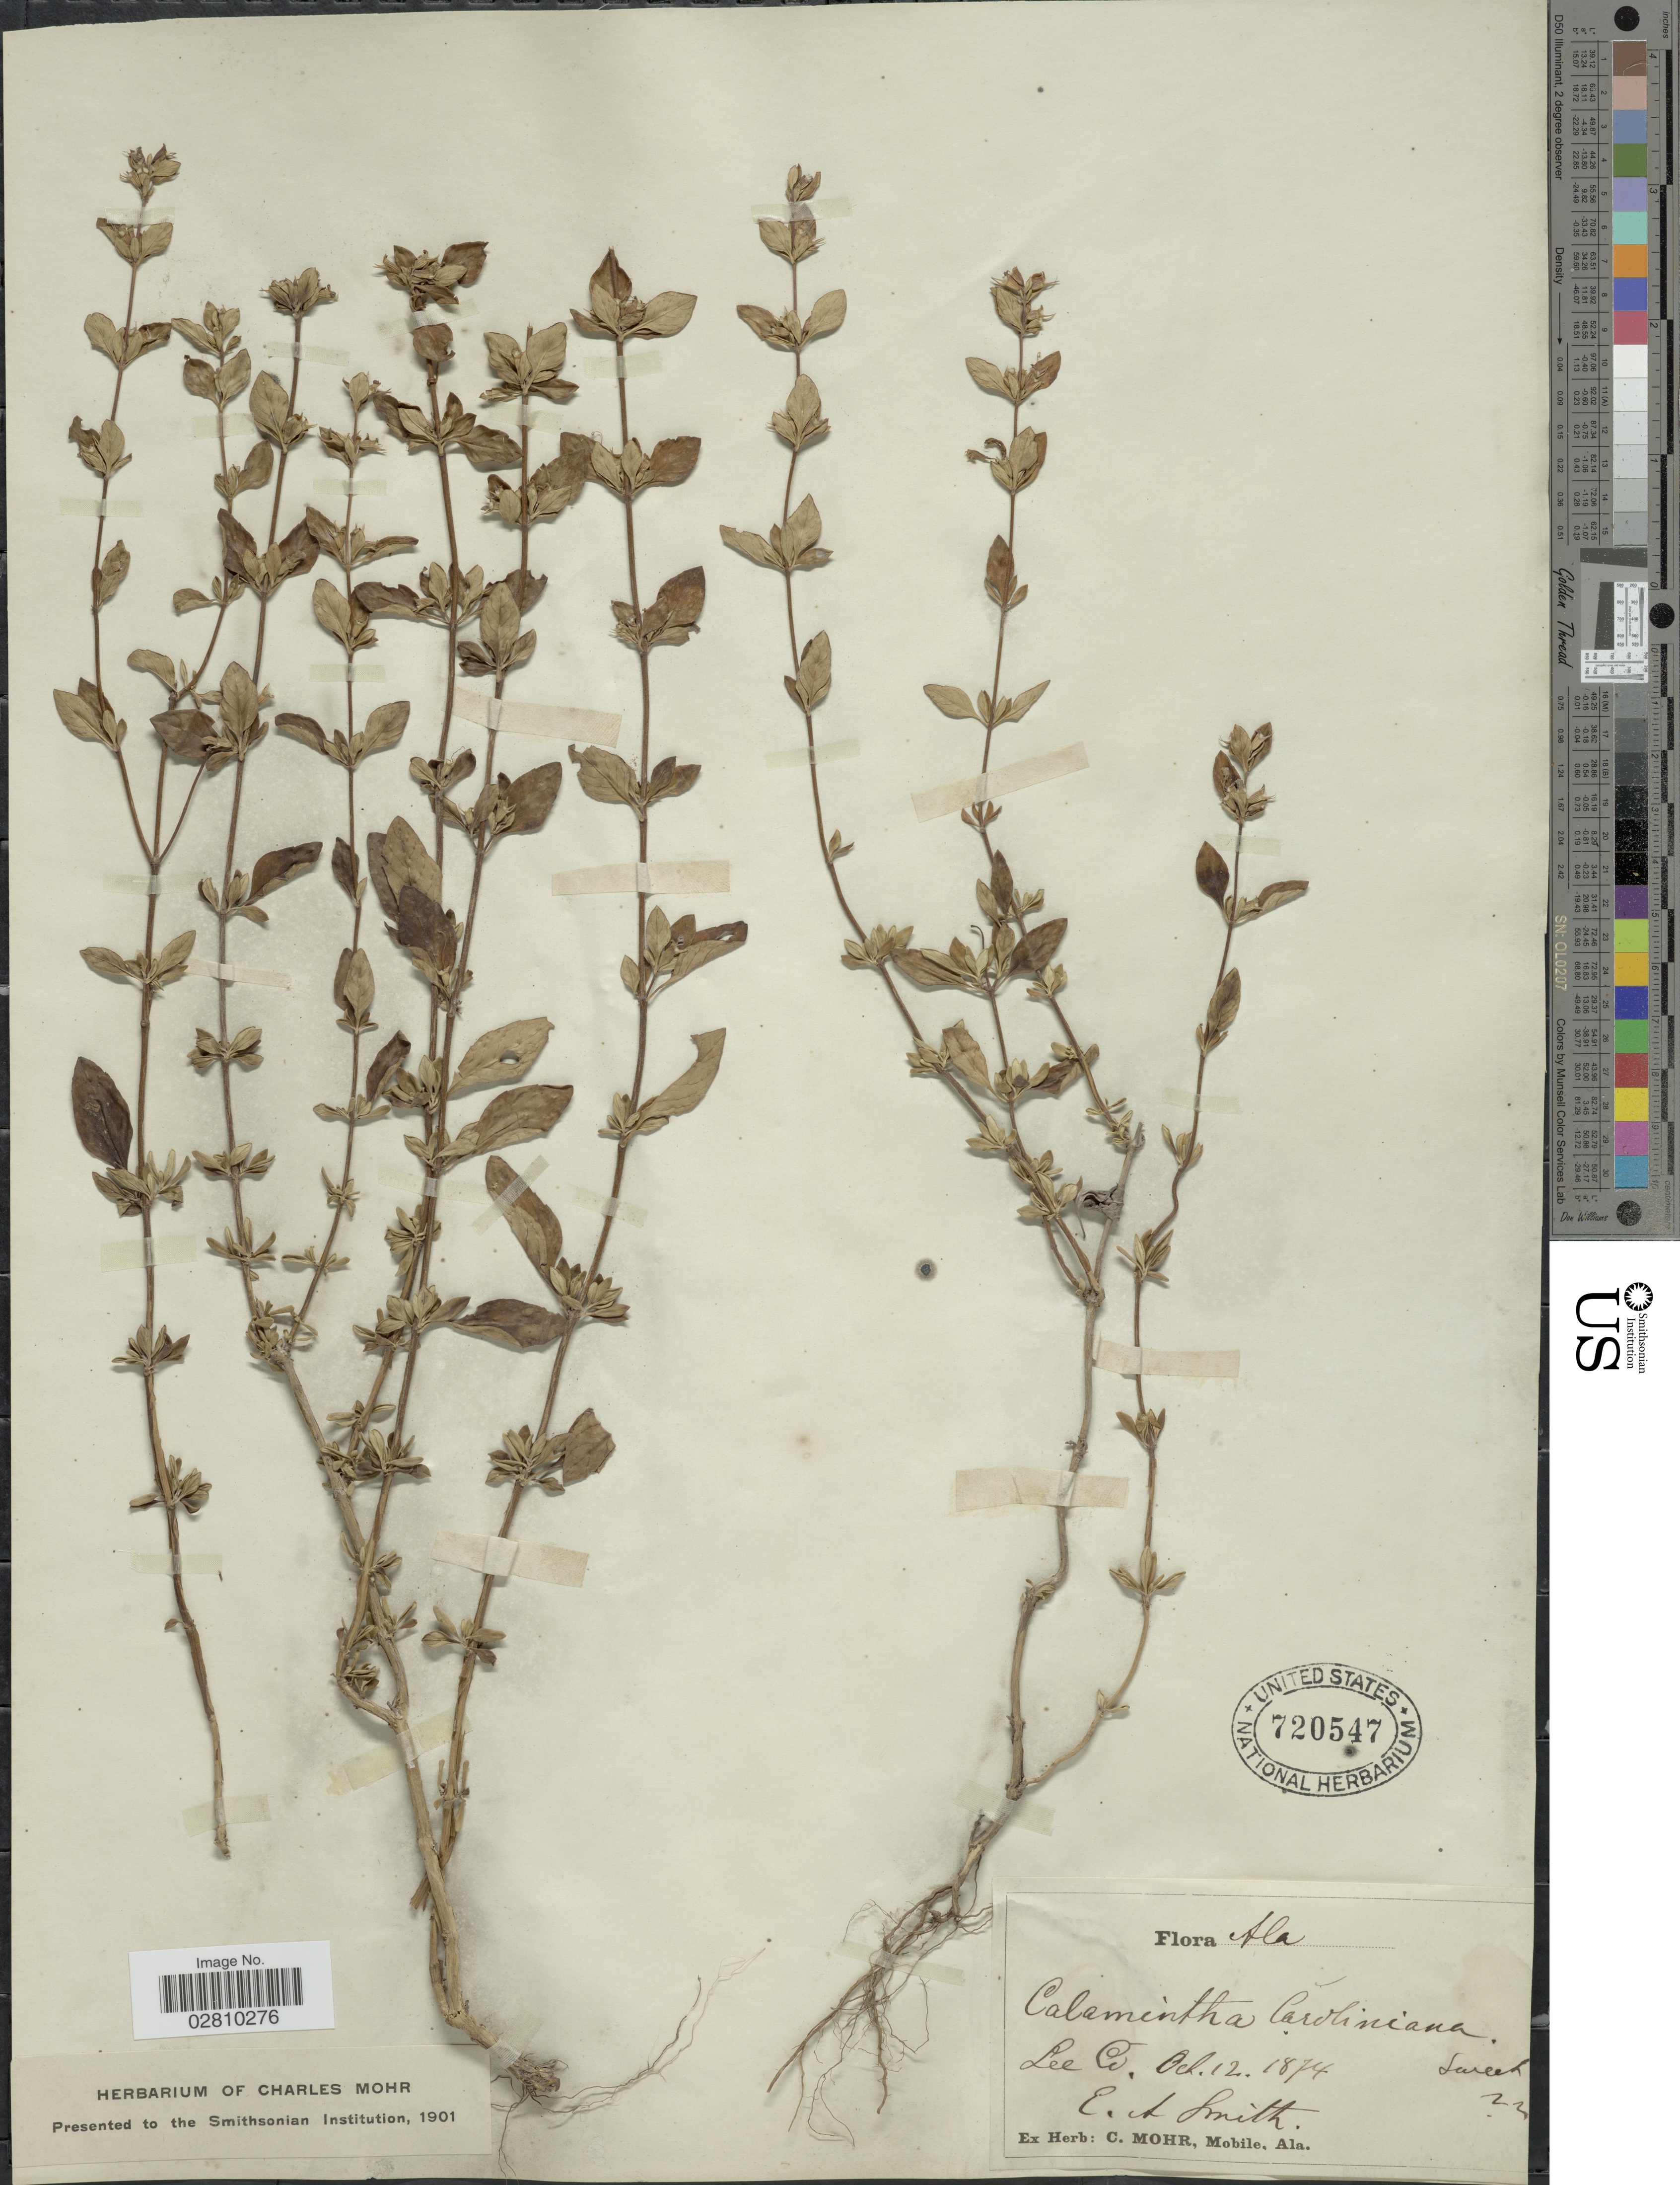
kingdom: Plantae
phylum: Tracheophyta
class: Magnoliopsida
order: Lamiales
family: Lamiaceae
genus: Clinopodium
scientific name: Clinopodium carolinianum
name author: Mill.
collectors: E. A. Smith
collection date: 1874-10-12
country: United States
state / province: Alabama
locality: Ala. Lee Co.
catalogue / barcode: US 720547